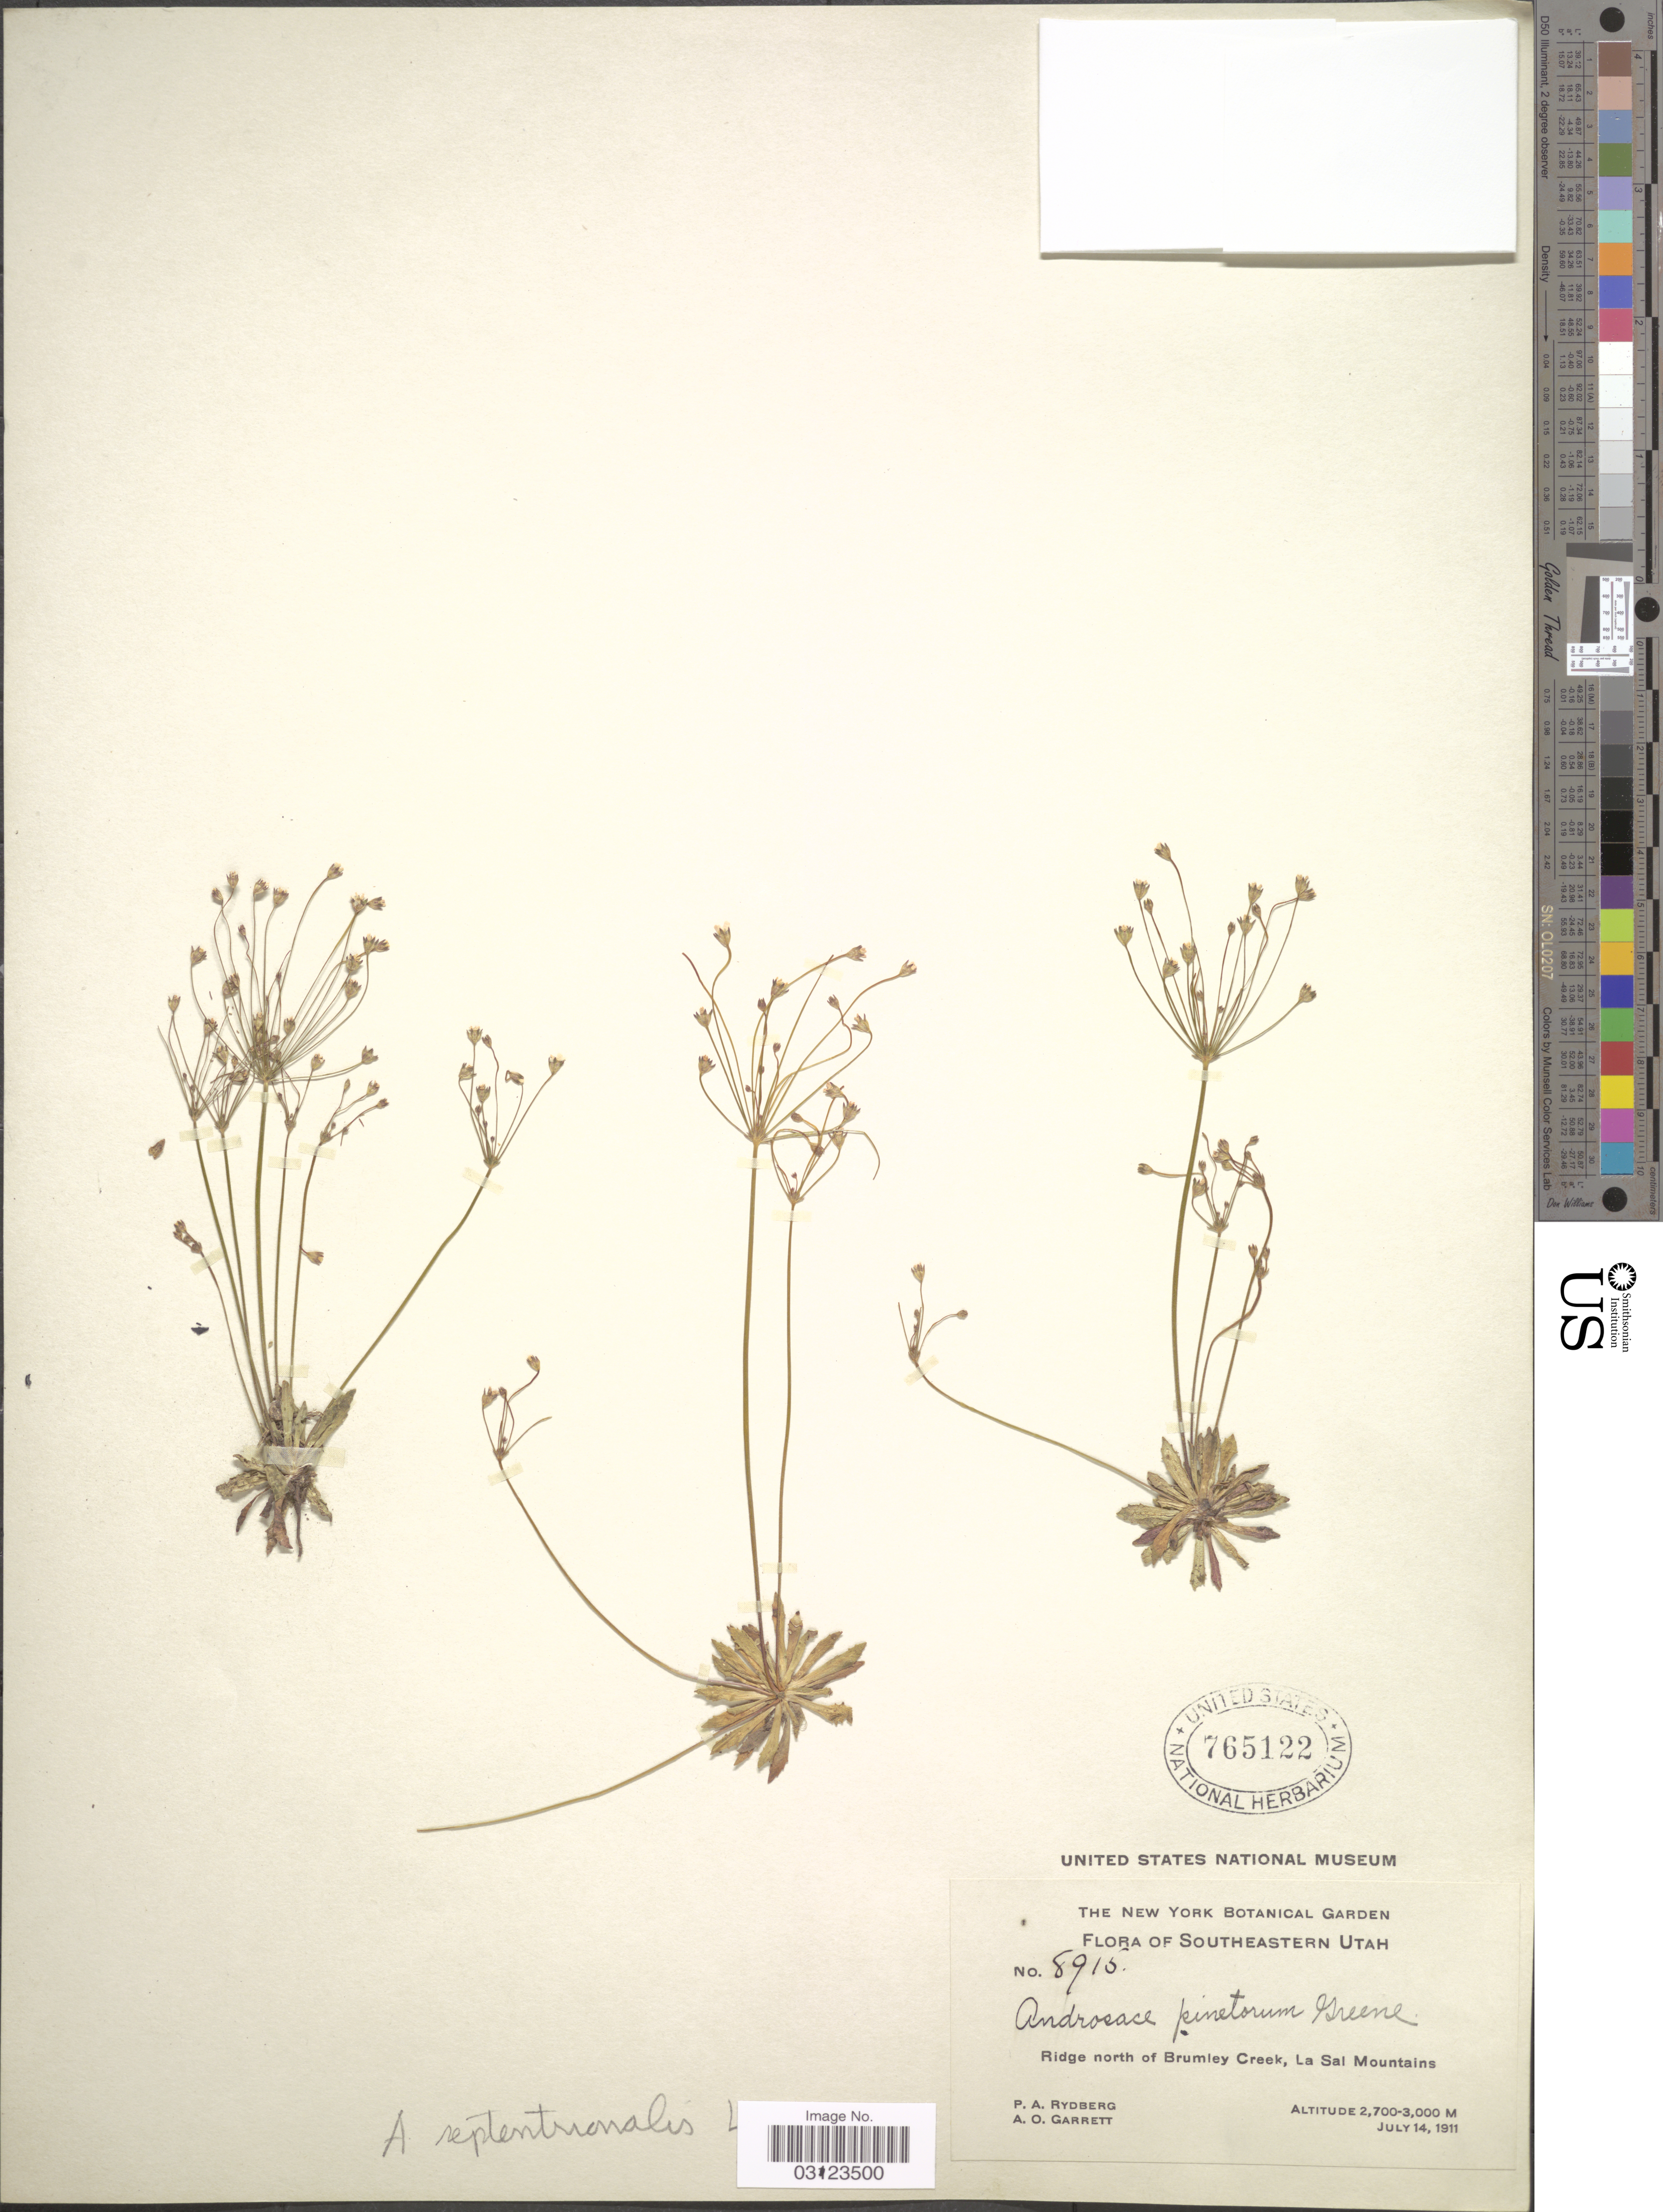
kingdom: Plantae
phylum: Tracheophyta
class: Magnoliopsida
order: Ericales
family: Primulaceae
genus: Androsace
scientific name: Androsace septentrionalis var. puberulenta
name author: (Rydb.) R. Knuth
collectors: P. A. Rydberg & A. O. Garrett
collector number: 8915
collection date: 1911-07-14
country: United States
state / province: Utah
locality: Southeastern Utah. Ridge north of Brumley Creek, La Sal Mountains.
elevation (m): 2700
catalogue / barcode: US 765122